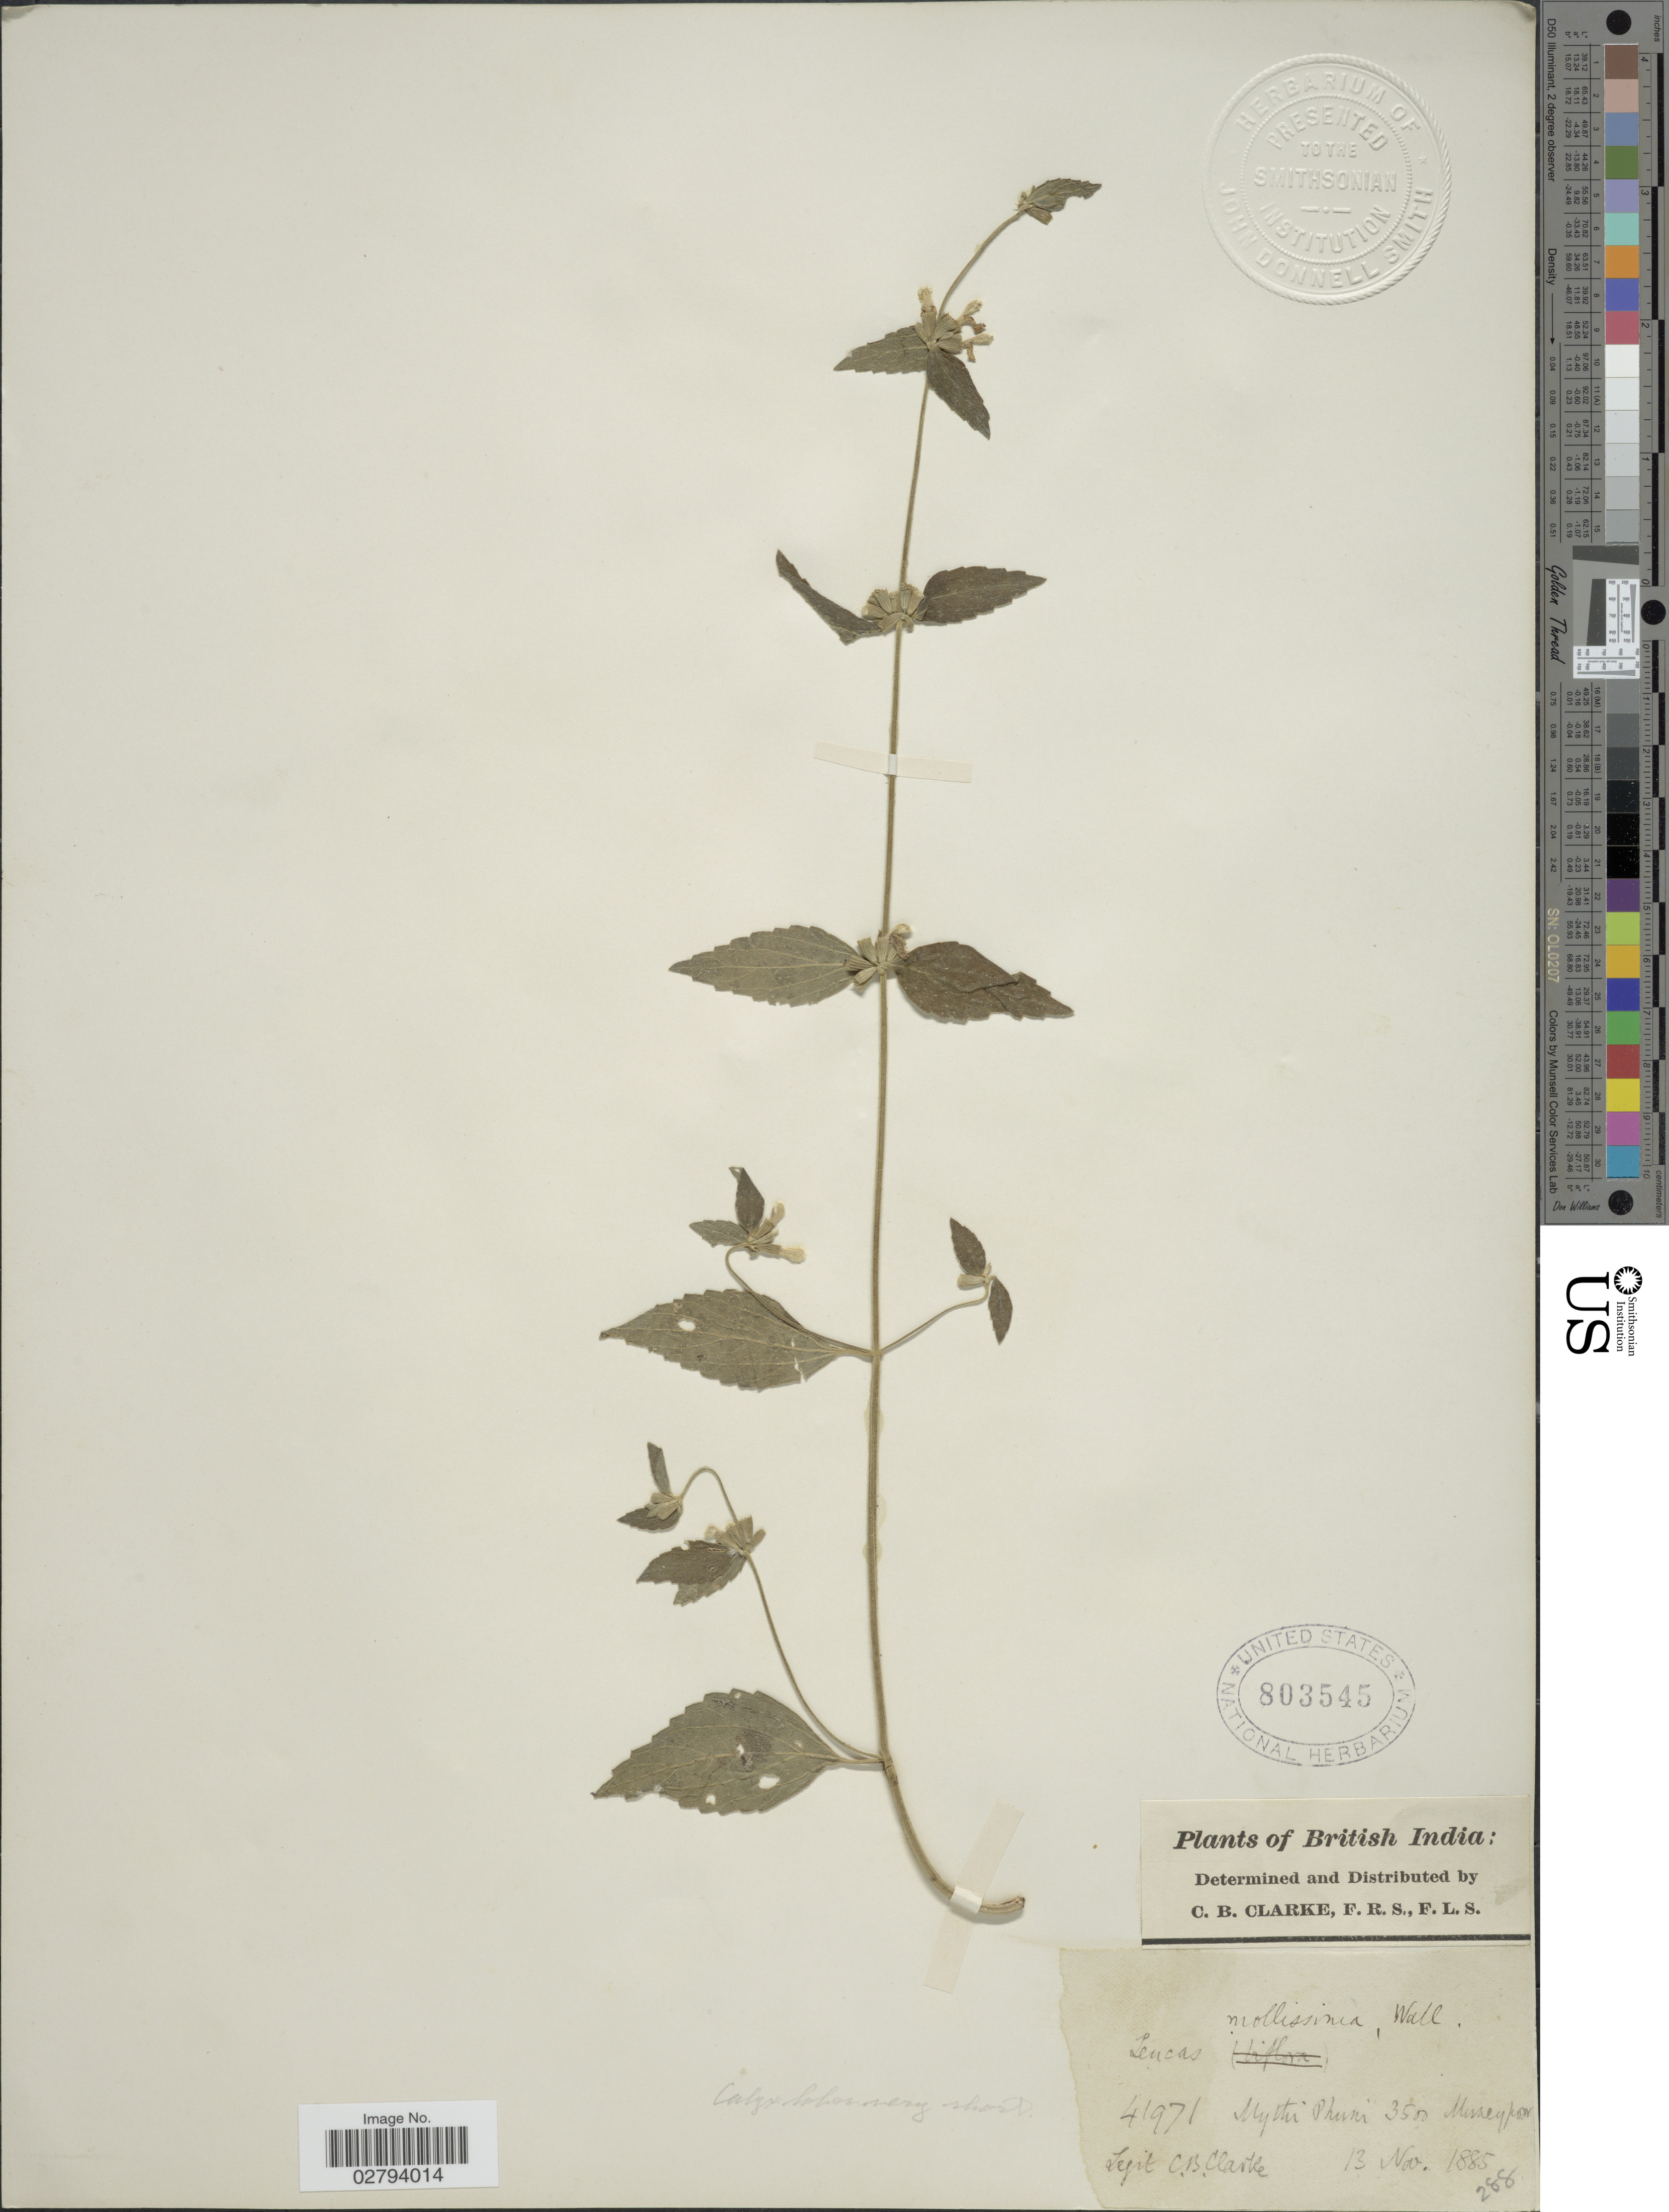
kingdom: Plantae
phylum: Tracheophyta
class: Magnoliopsida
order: Lamiales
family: Lamiaceae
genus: Leucas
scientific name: Leucas mollissima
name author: Gürke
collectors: C. B. Clarke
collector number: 41971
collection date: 1885-11-13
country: India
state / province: Manipur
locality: Mythri Phuni, Muneypor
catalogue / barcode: US 803545